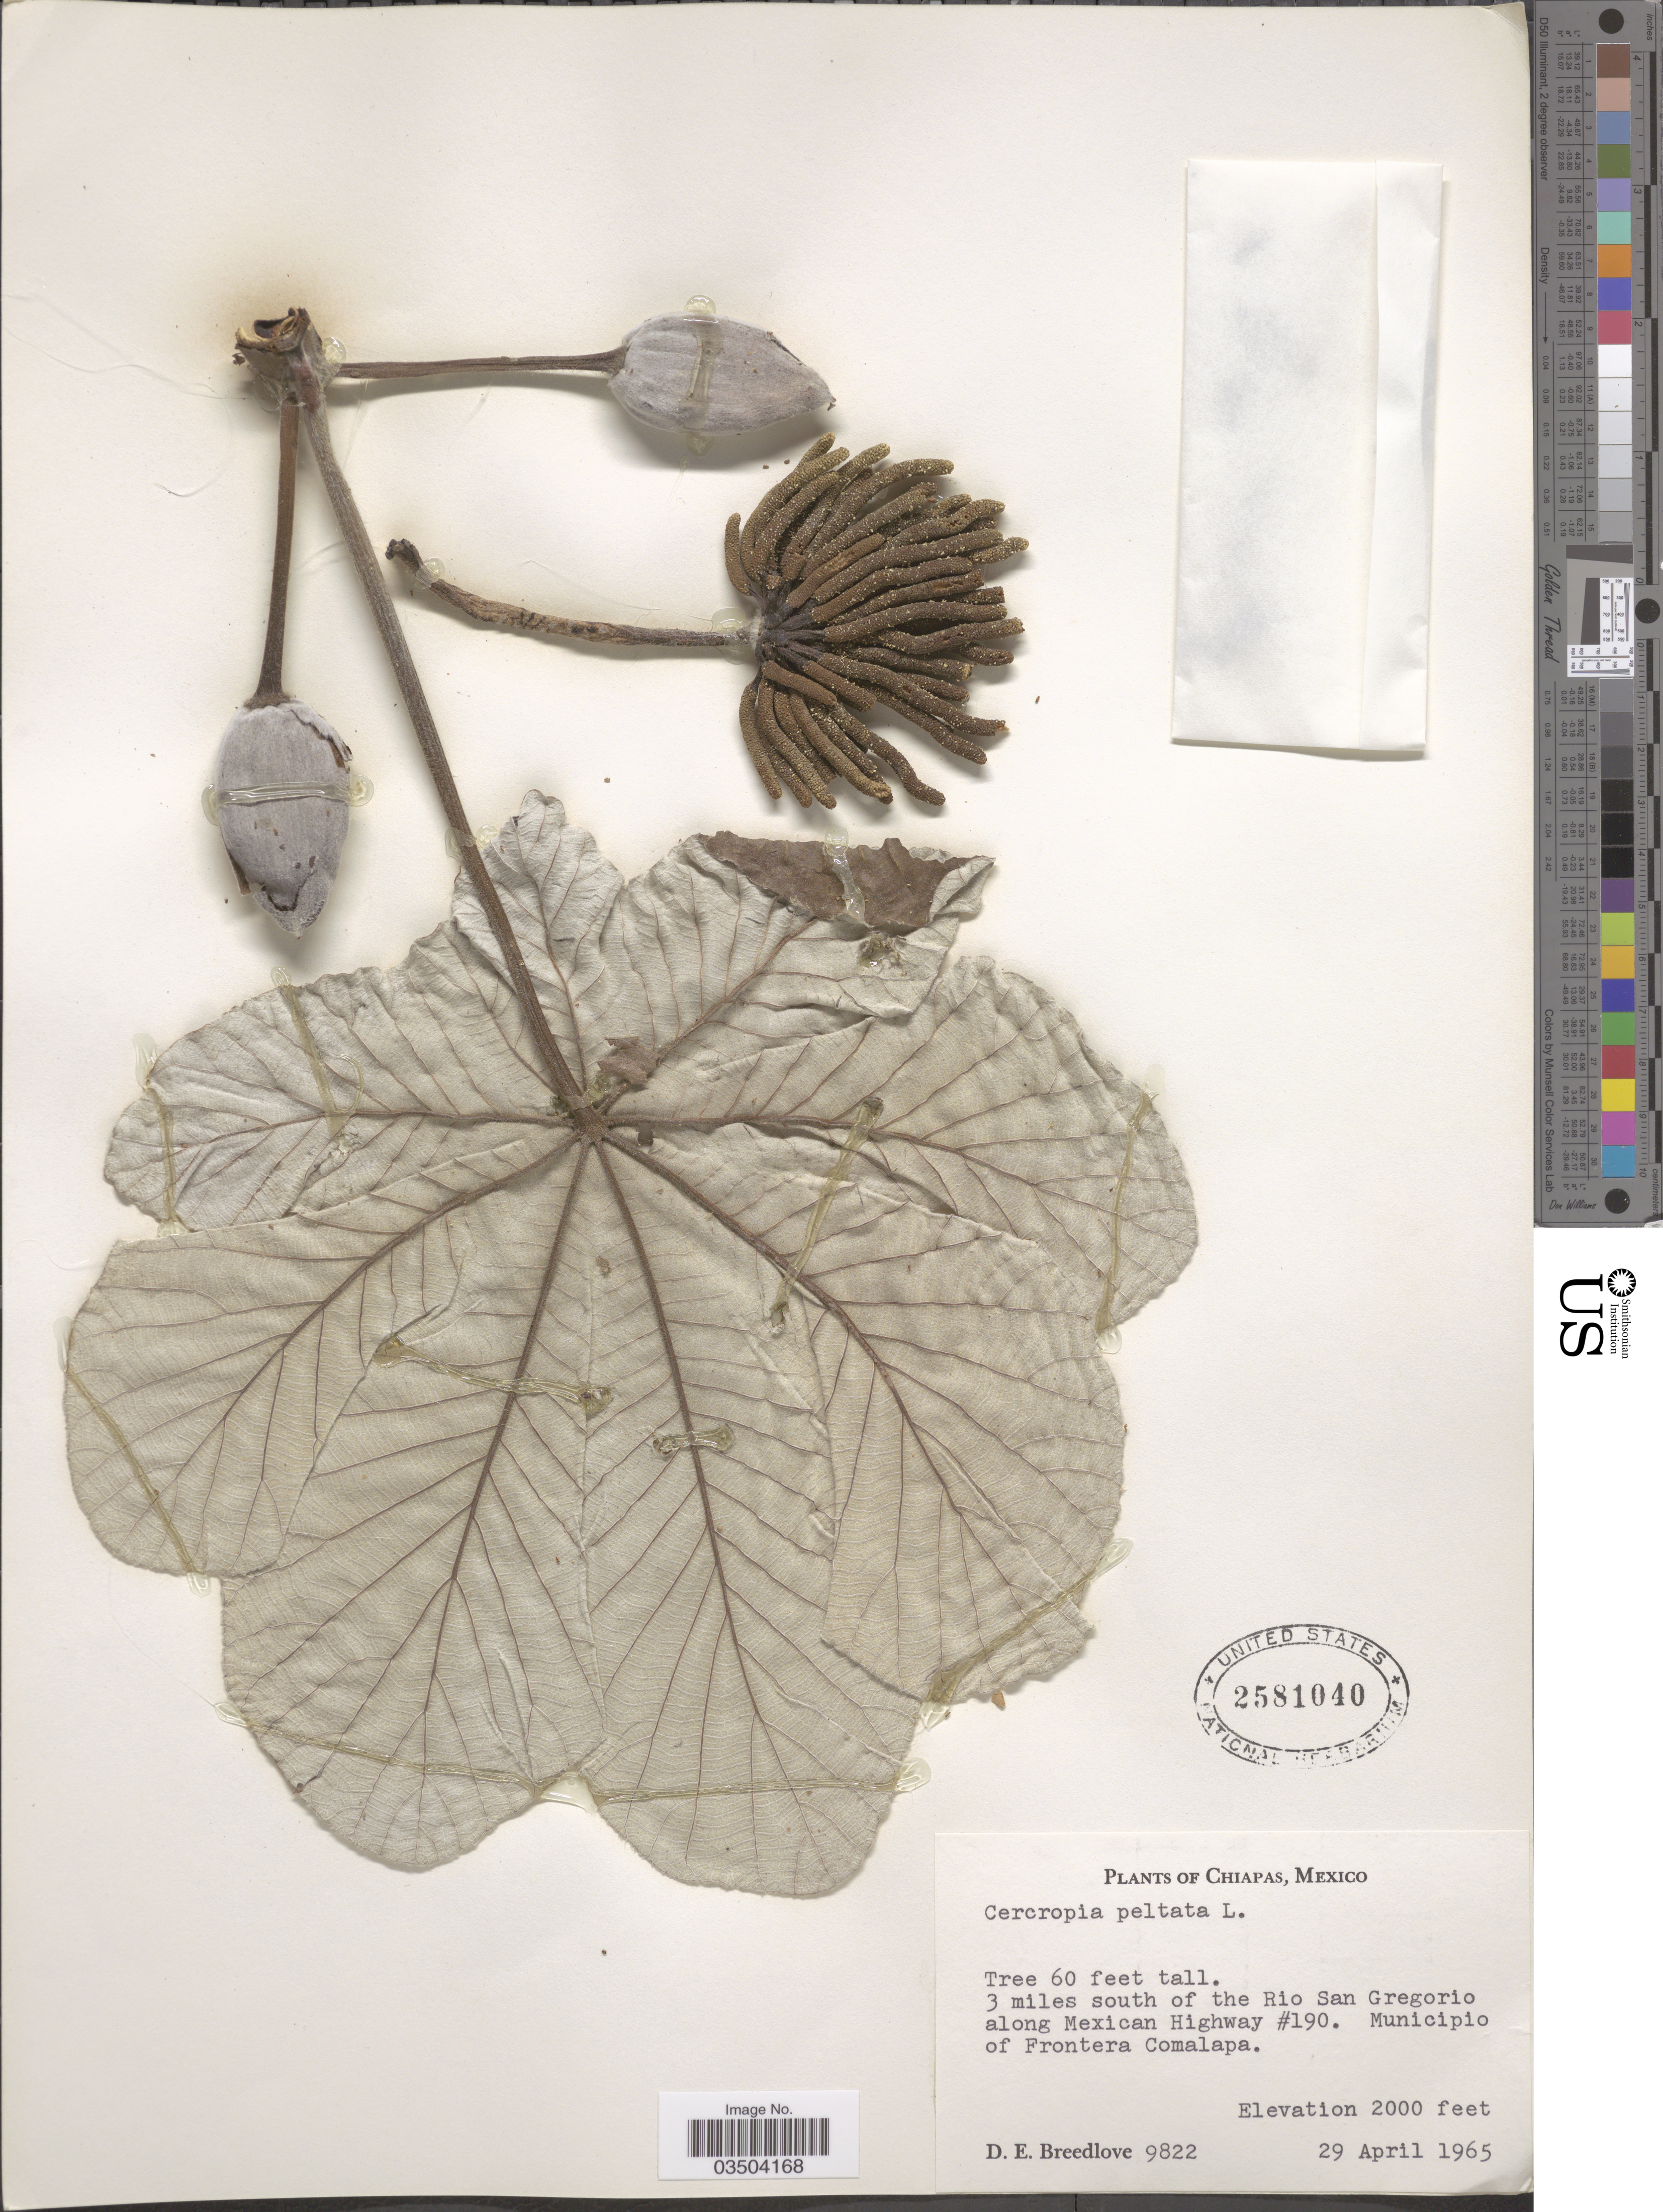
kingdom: Plantae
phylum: Tracheophyta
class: Magnoliopsida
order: Rosales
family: Urticaceae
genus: Cecropia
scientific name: Cecropia peltata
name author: L.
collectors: D. E. Breedlove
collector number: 9822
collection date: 1965-04-29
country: Mexico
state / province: Chiapas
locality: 3 miles south of the Rio San Gregorio along Mexican Highway #190. Municipio of Frontera Comalapa.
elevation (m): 610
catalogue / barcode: US 2581040